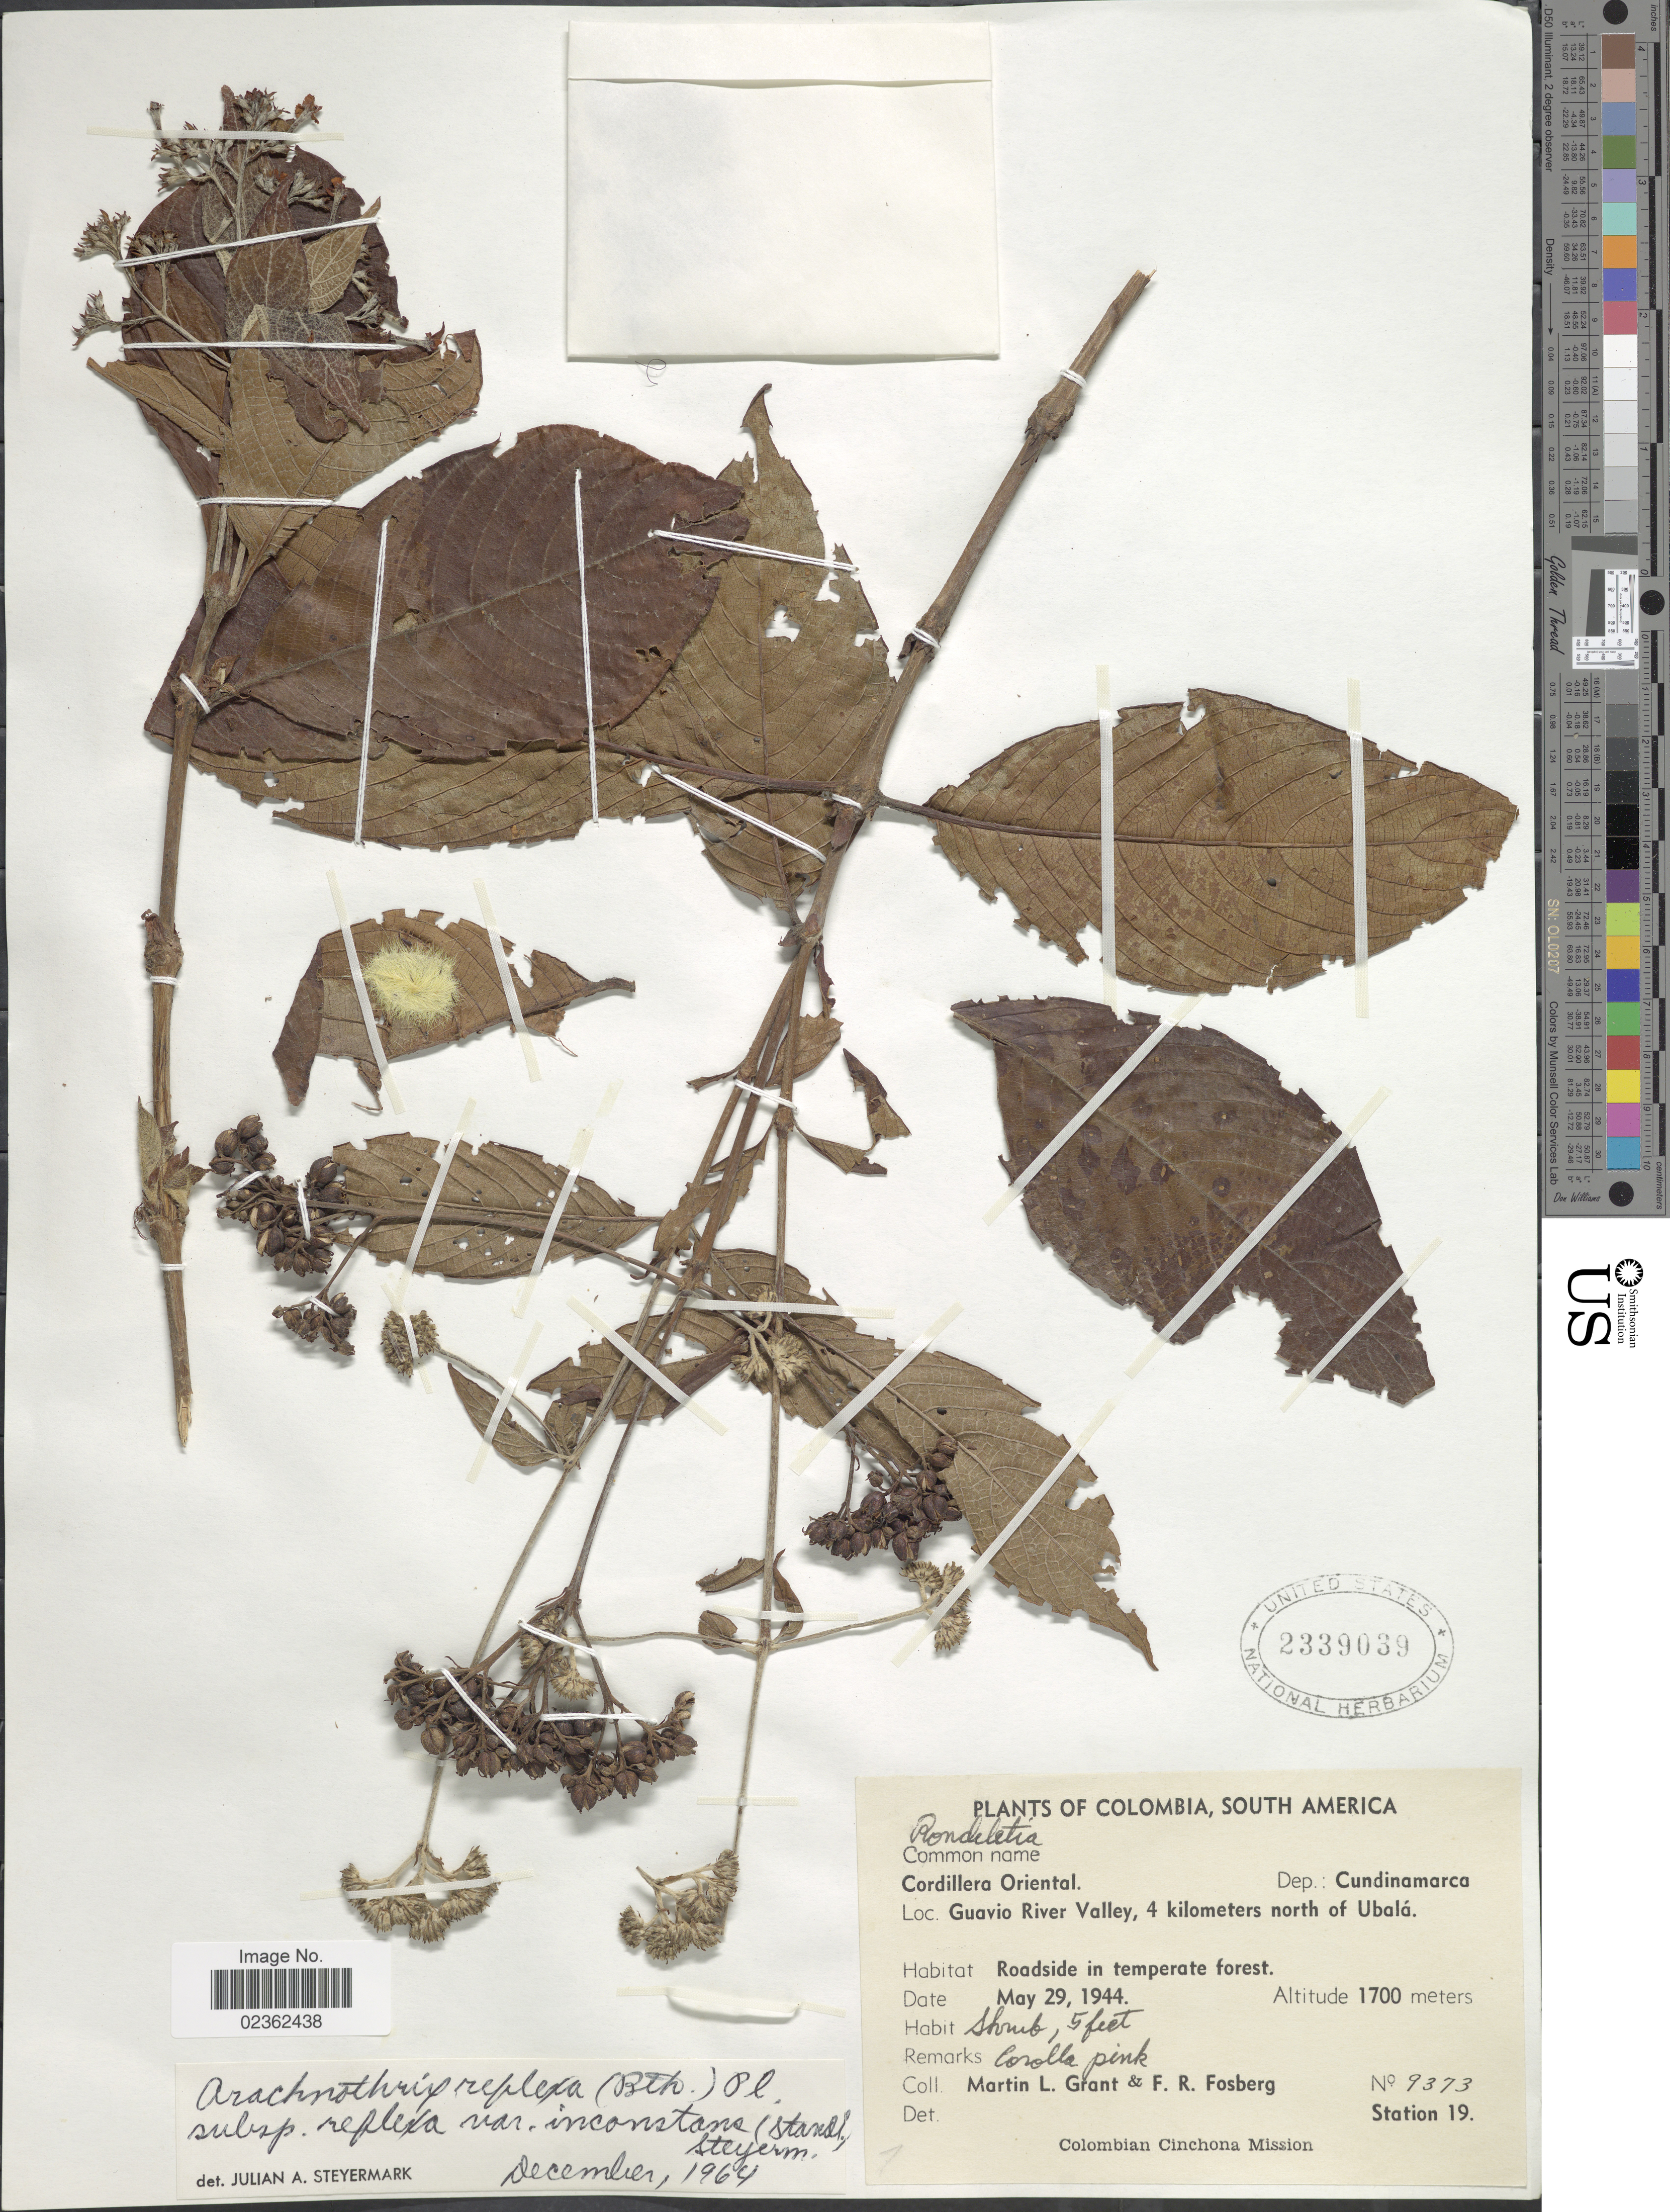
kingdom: Plantae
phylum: Tracheophyta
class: Magnoliopsida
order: Gentianales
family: Rubiaceae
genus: Arachnothryx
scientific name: Arachnothryx reflexa var. inconstans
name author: (Standl.) Steyerm.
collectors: M. L. Grant & F. R. Fosberg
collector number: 9373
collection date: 1944-05-29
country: Colombia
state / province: Cundinamarca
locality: Cordillera Oriental, Guavio River Valley, 4 kilometers north of Ubala, roadside in temperate forest.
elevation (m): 1700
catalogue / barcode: US 2339039